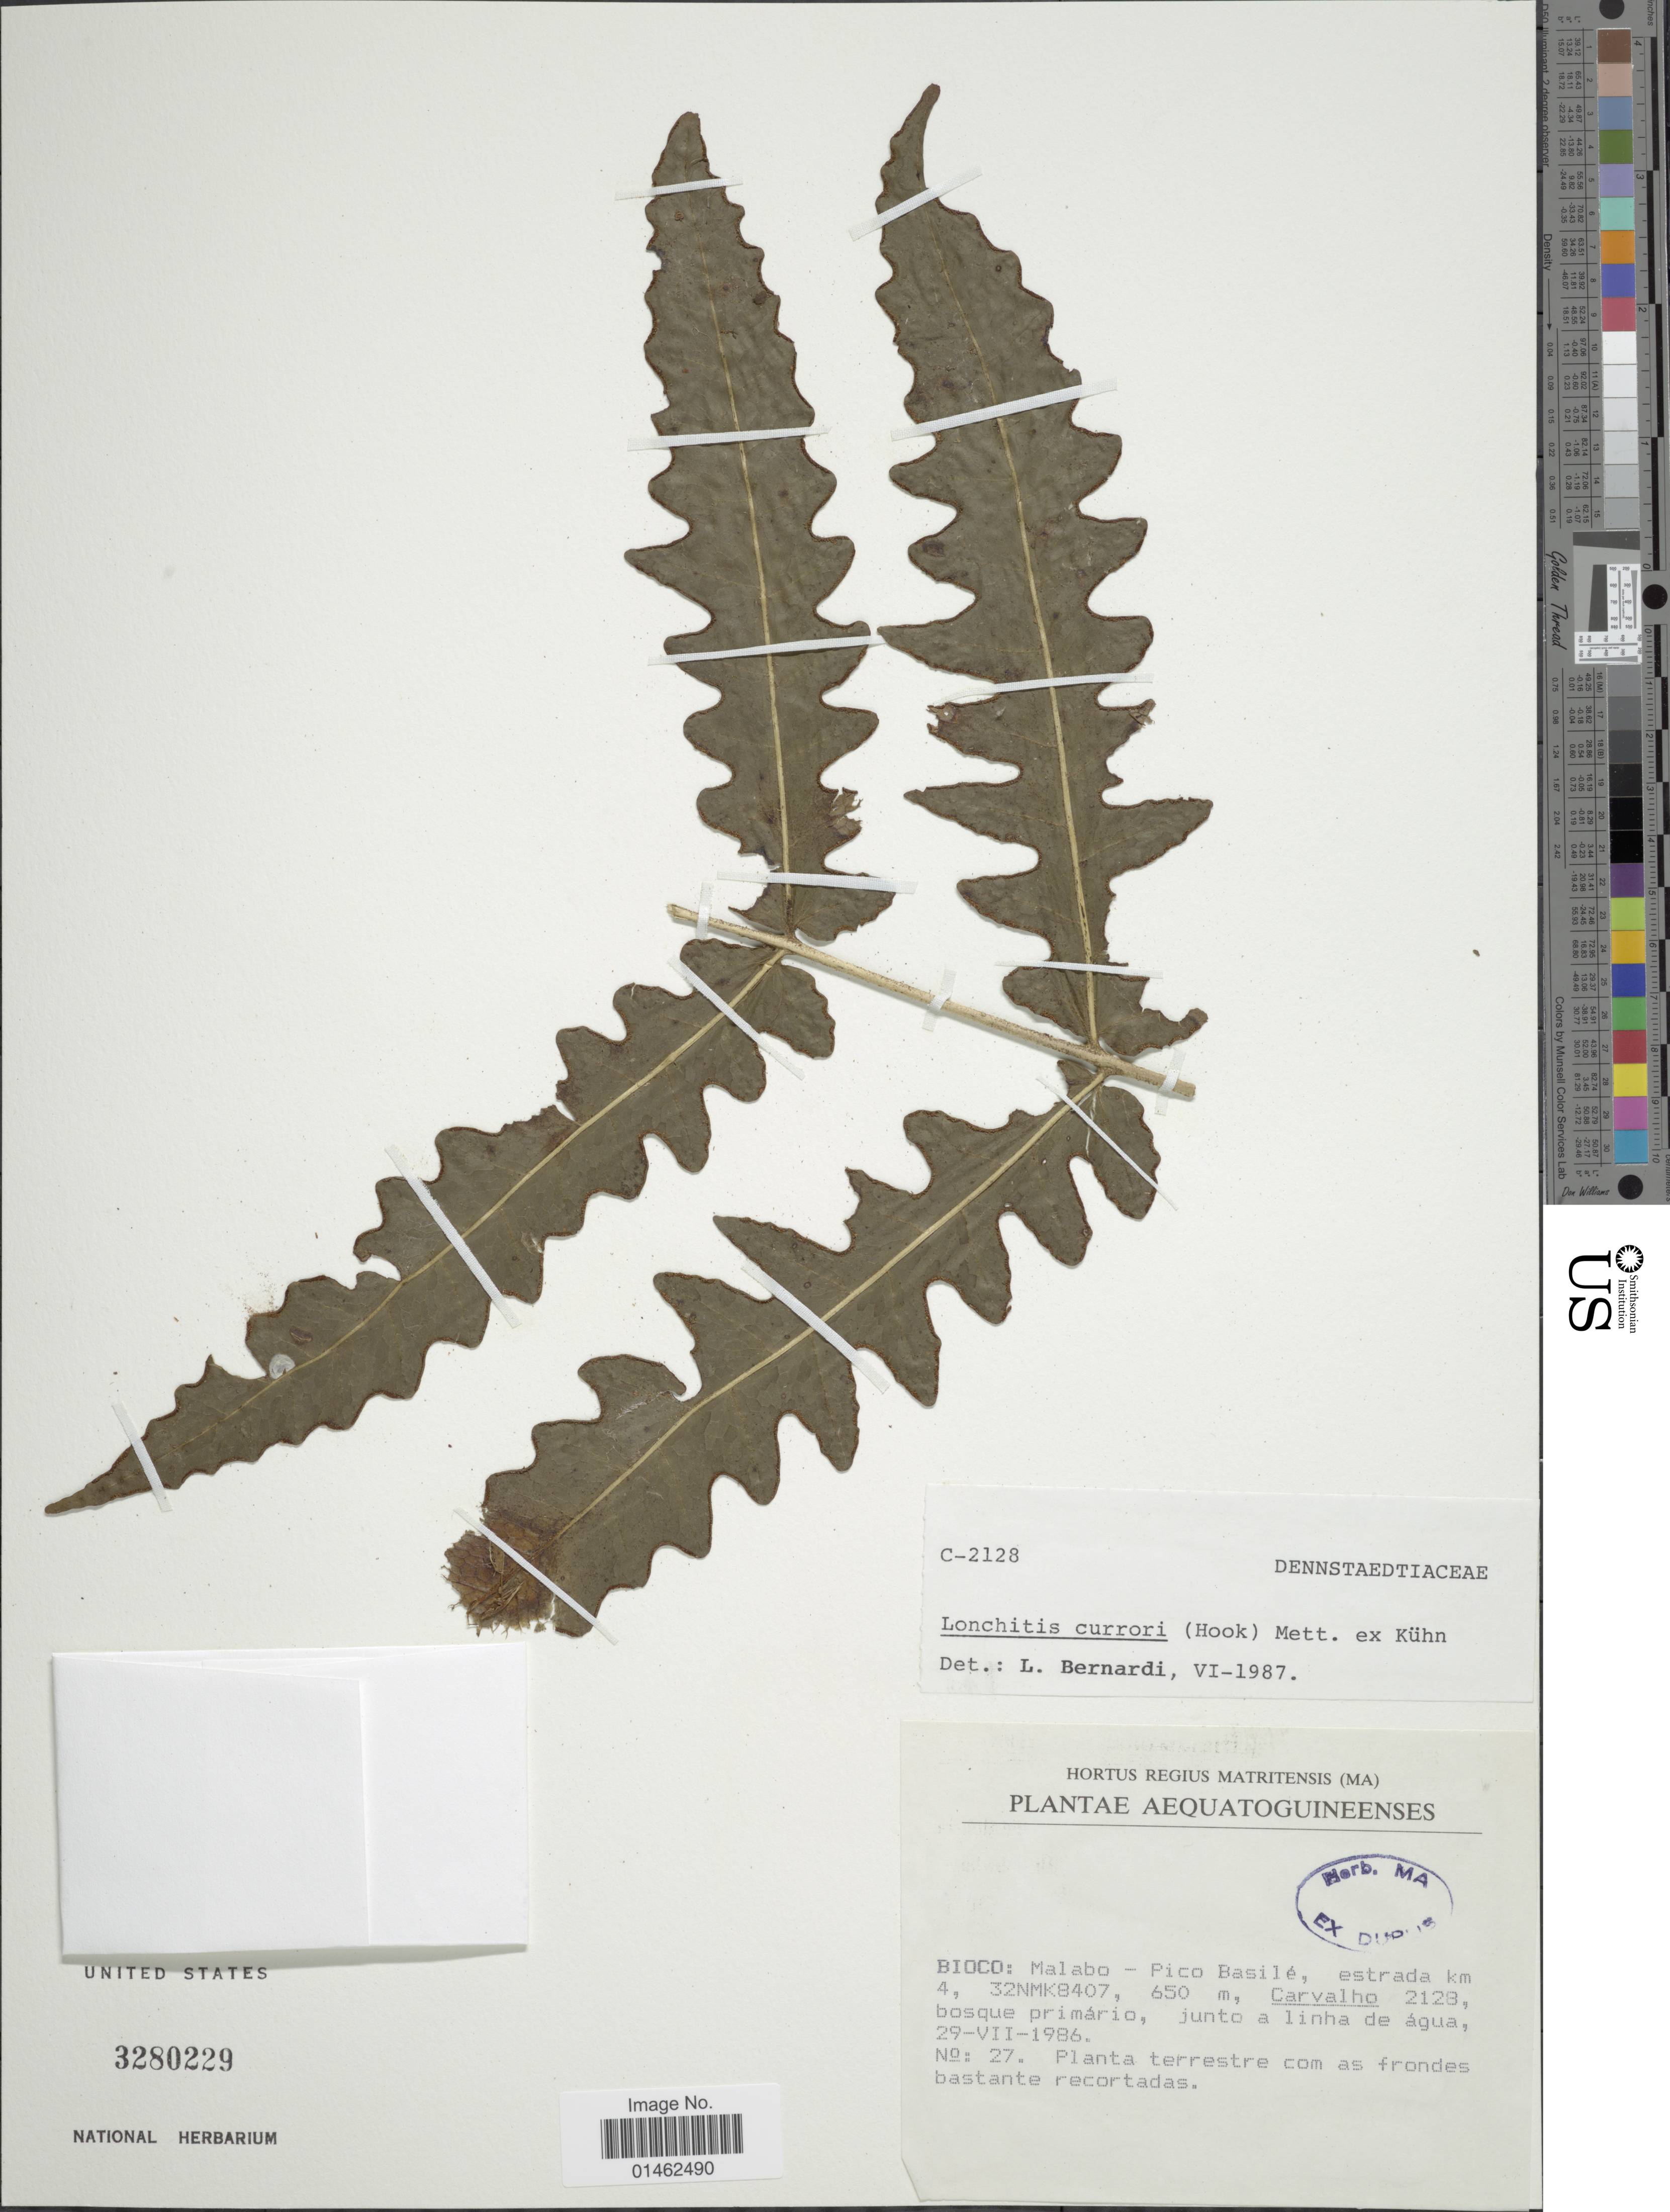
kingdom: Plantae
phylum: Tracheophyta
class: Polypodiopsida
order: Polypodiales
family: Dennstaedtiaceae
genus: Blotiella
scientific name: Blotiella currorii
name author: Hook.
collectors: Carvalho, --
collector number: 2128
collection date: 1986-07-29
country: Equatorial Guinea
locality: Bioco: Malabo - Pico Basilé, estrada km 4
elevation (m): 650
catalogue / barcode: US 3280229